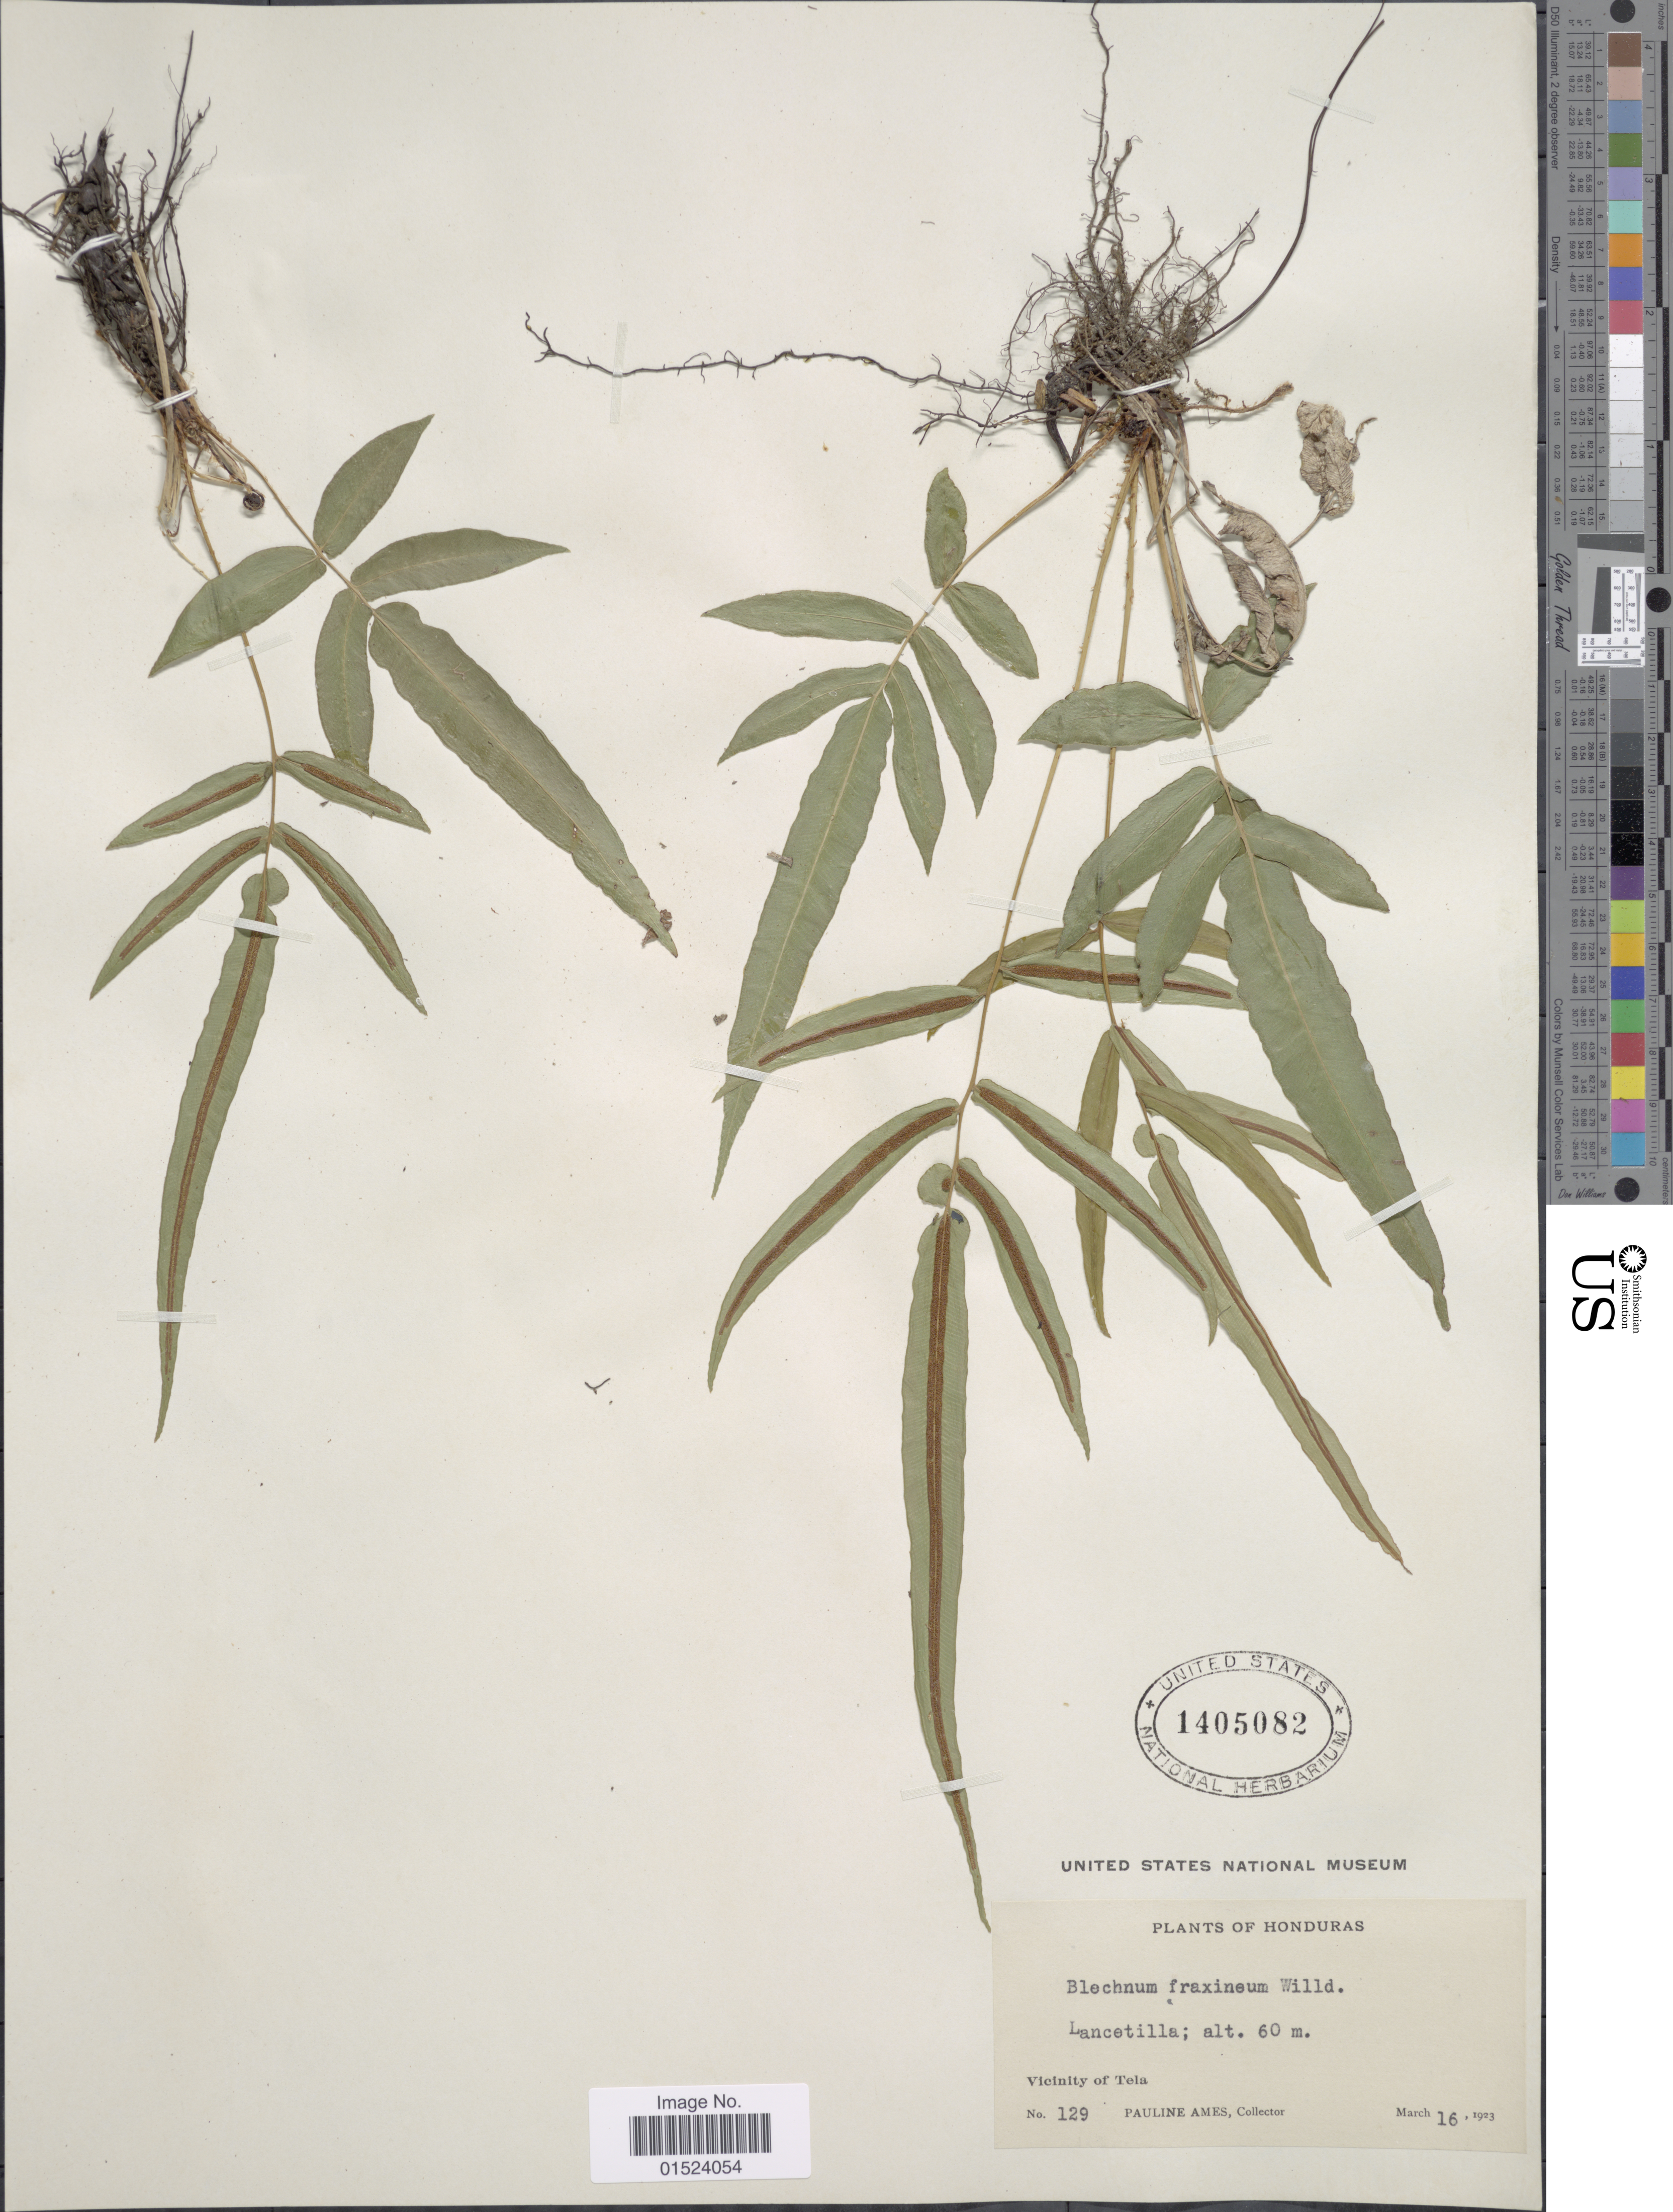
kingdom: Plantae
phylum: Tracheophyta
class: Polypodiopsida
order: Polypodiales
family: Blechnaceae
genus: Blechnum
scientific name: Blechnum gracile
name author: Kaulf.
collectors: P. Ames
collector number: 129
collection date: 1923-03-16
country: Honduras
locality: Lancetilla, Vicinity of Tela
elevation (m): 60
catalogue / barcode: US 1405082